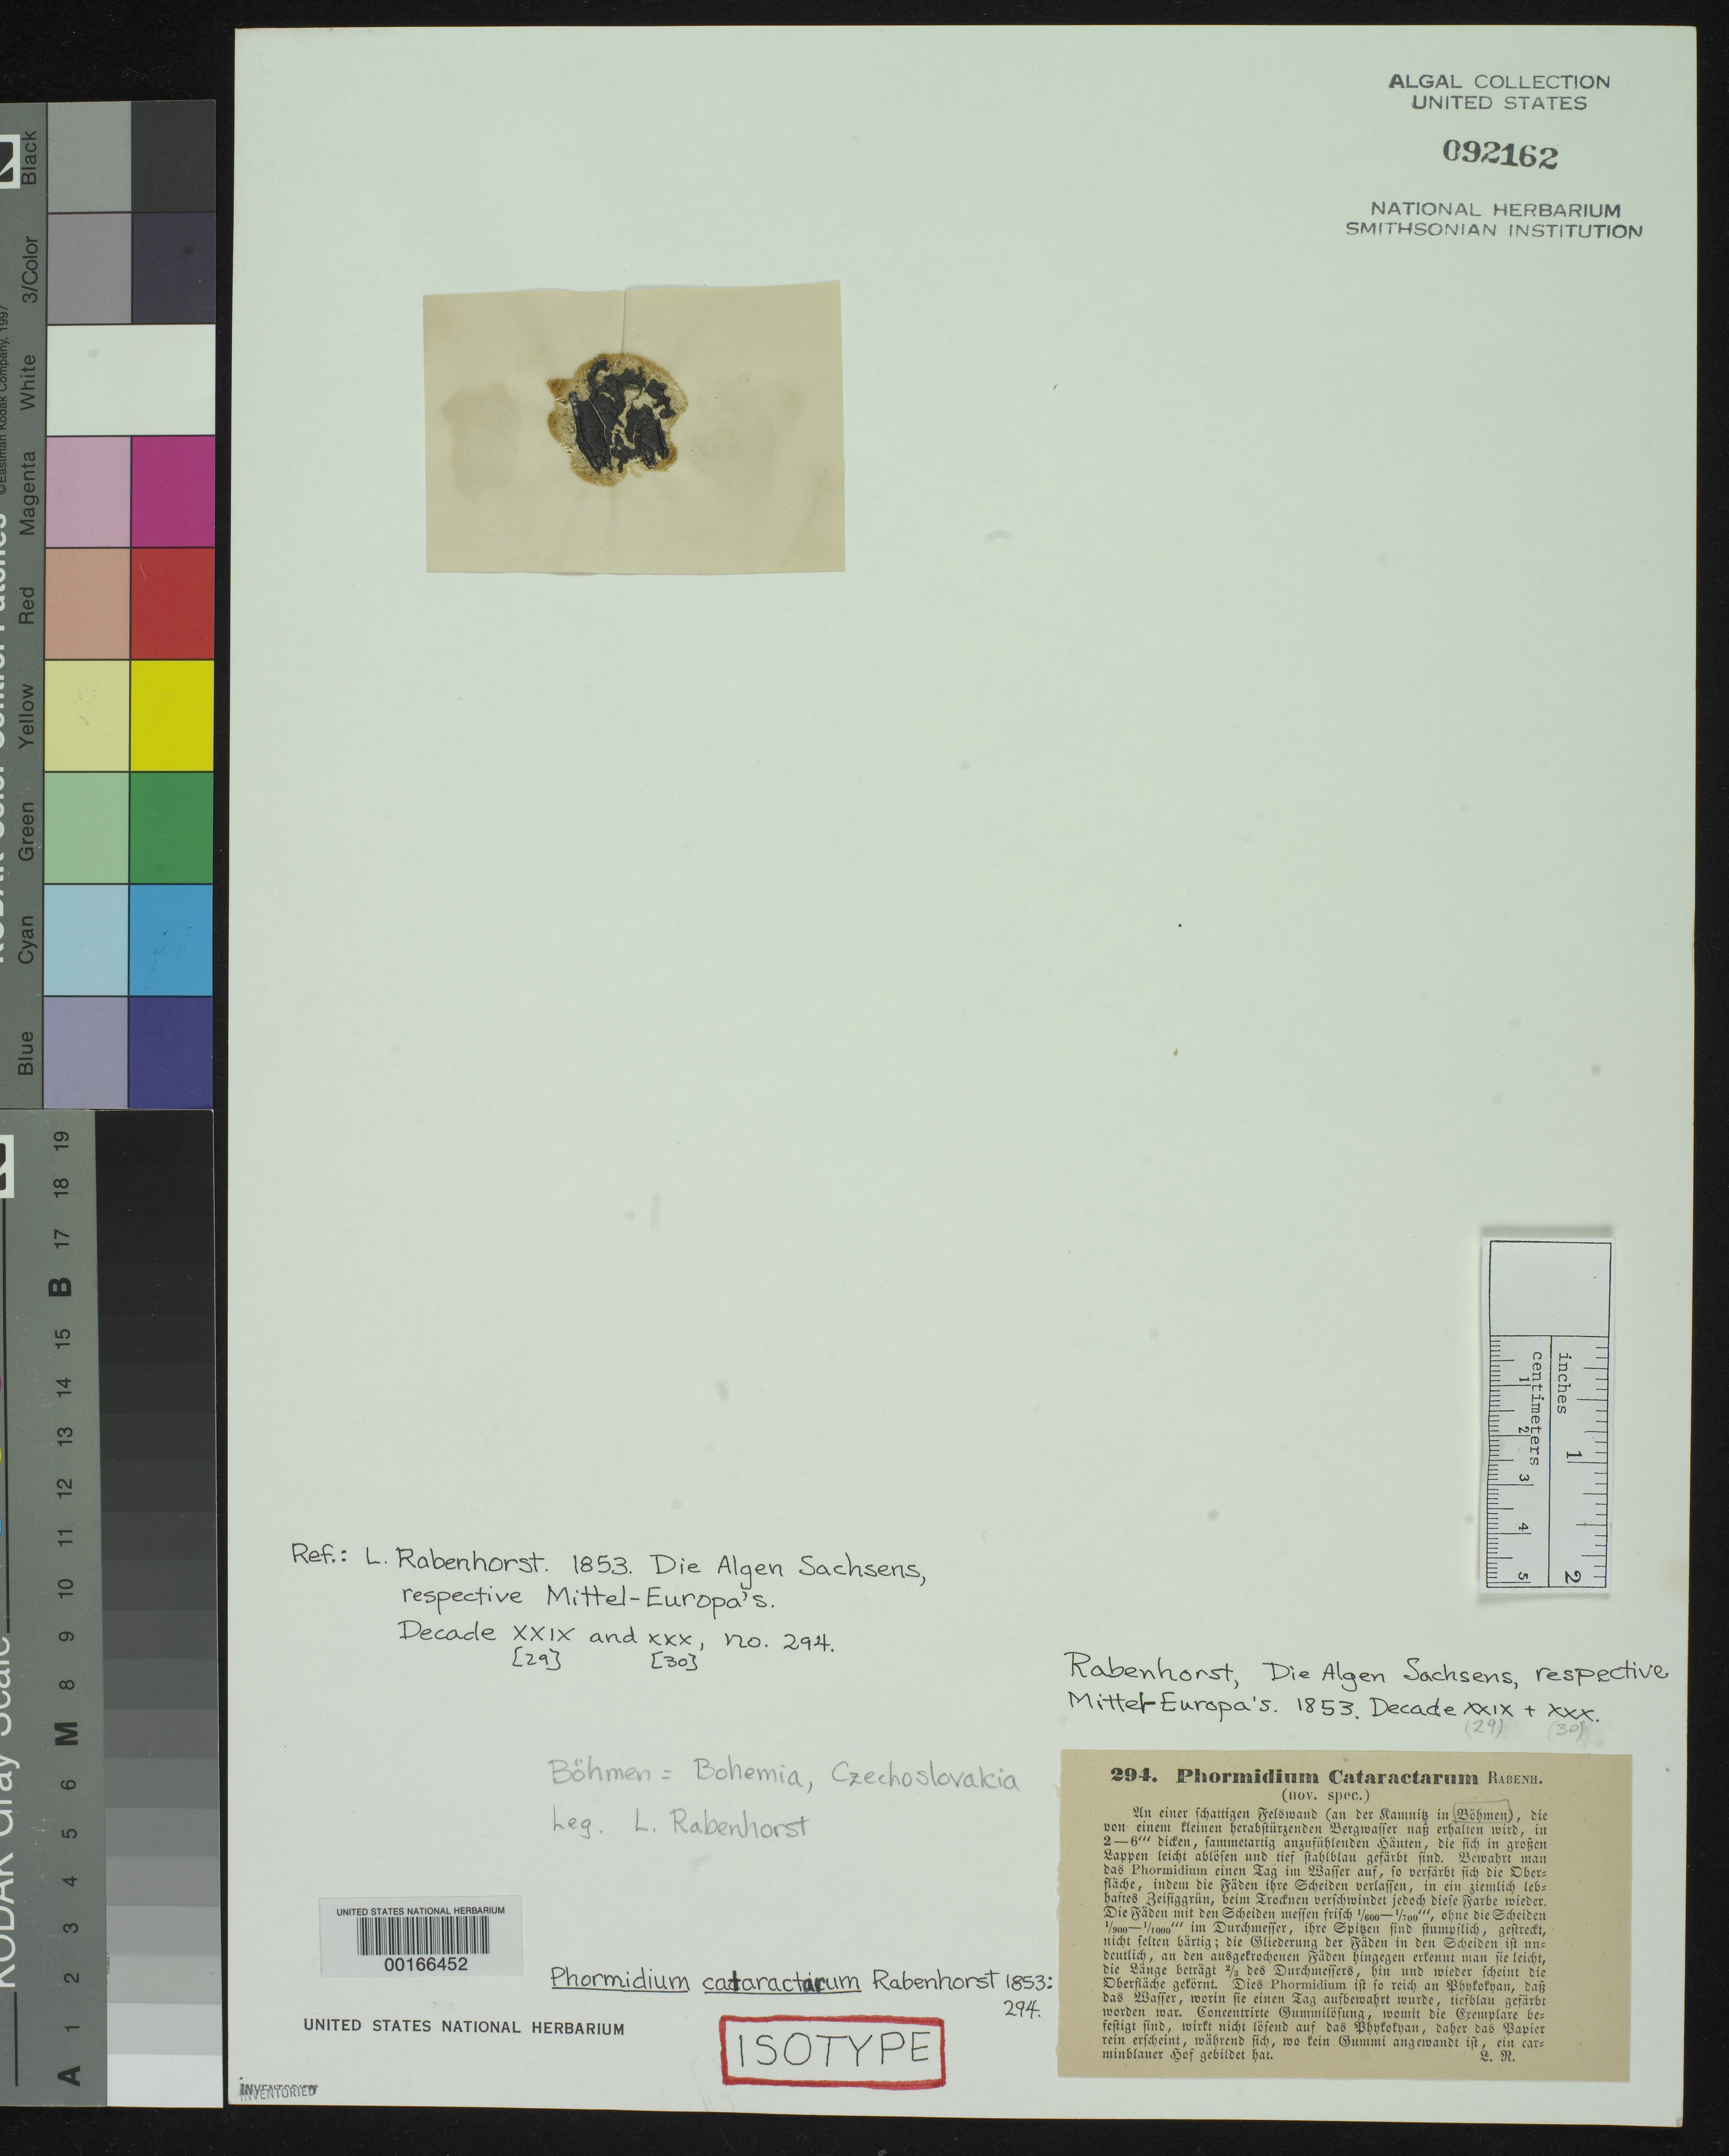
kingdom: Bacteria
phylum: Cyanobacteria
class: Cyanobacteriia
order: Cyanobacteriales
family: Oscillatoriaceae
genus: Phormidium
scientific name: Phormidium cataractarum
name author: Rabenh.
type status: Isotype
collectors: G. L. Rabenhorst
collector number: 294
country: Czechia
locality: Kamnitz. [Bohemia (Bohmen)]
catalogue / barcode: US 92162